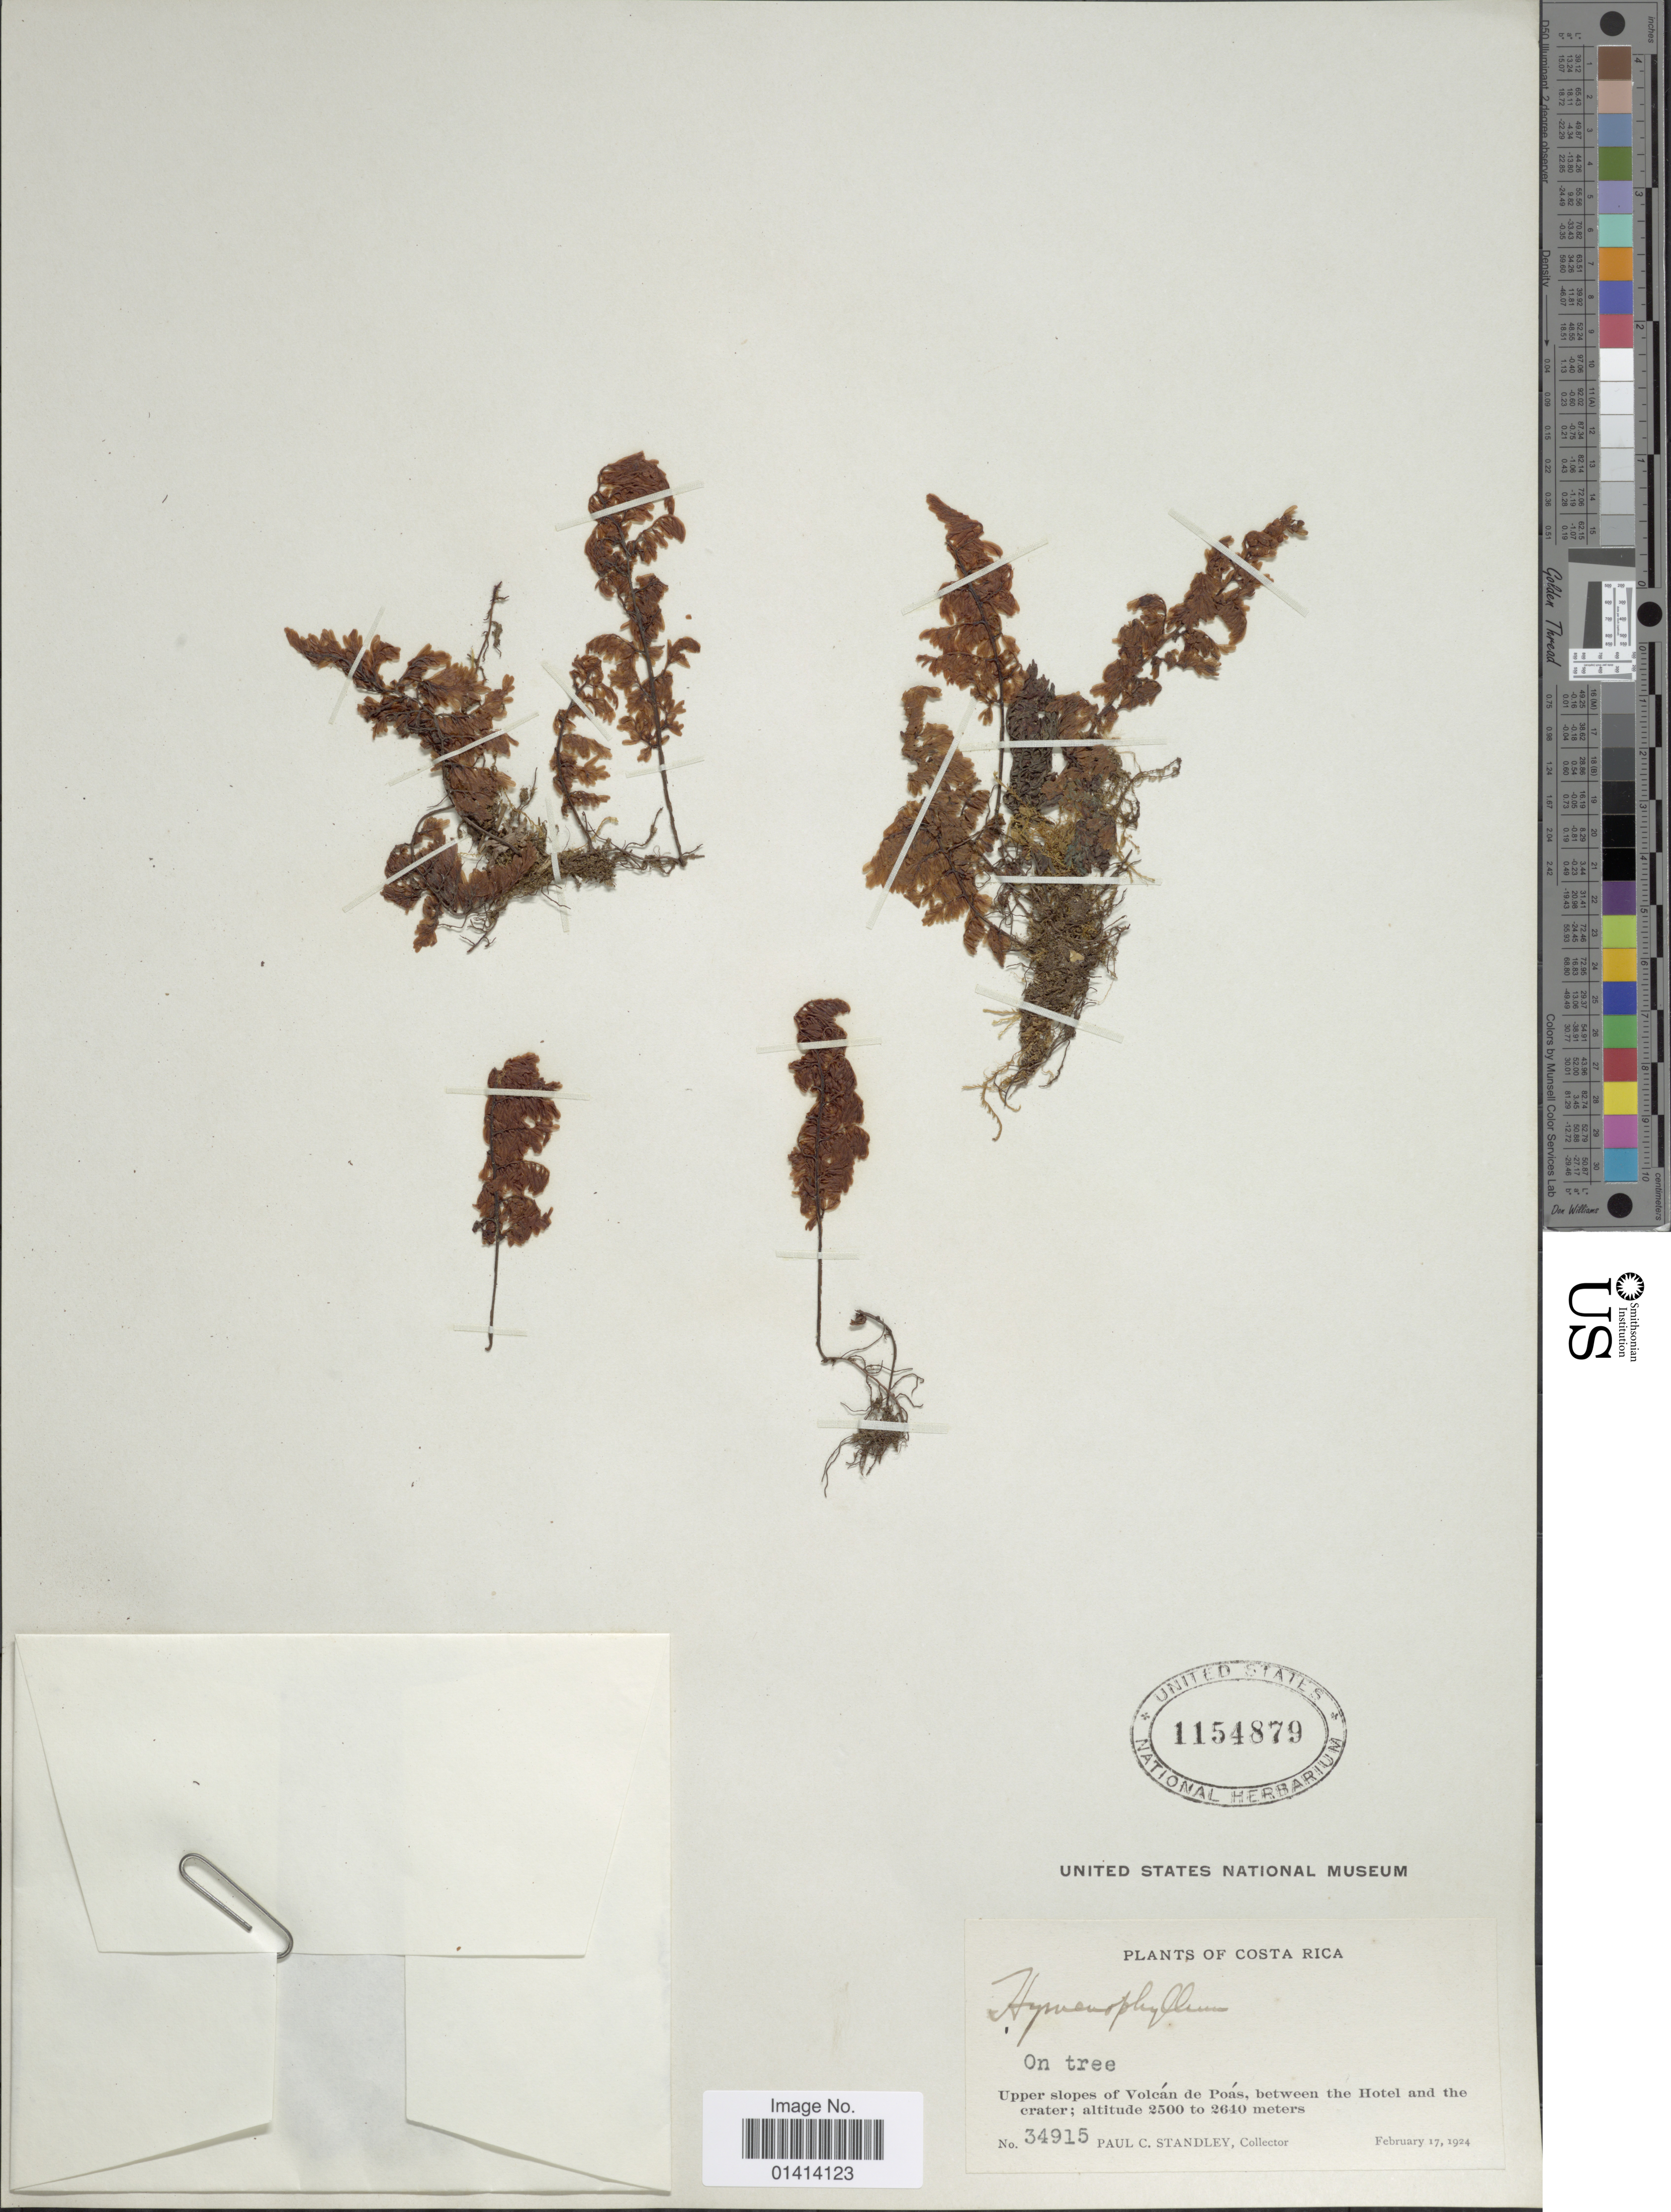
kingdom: Plantae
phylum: Tracheophyta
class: Polypodiopsida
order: Hymenophyllales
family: Hymenophyllaceae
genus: Hymenophyllum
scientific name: Hymenophyllum myriocarpum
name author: Hook.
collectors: P. C. Standley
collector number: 34915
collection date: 1924-02-17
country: Costa Rica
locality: Upper slopes of Volcán de Poás, between the Hotel and the crater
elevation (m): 2500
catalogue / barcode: US 1154879